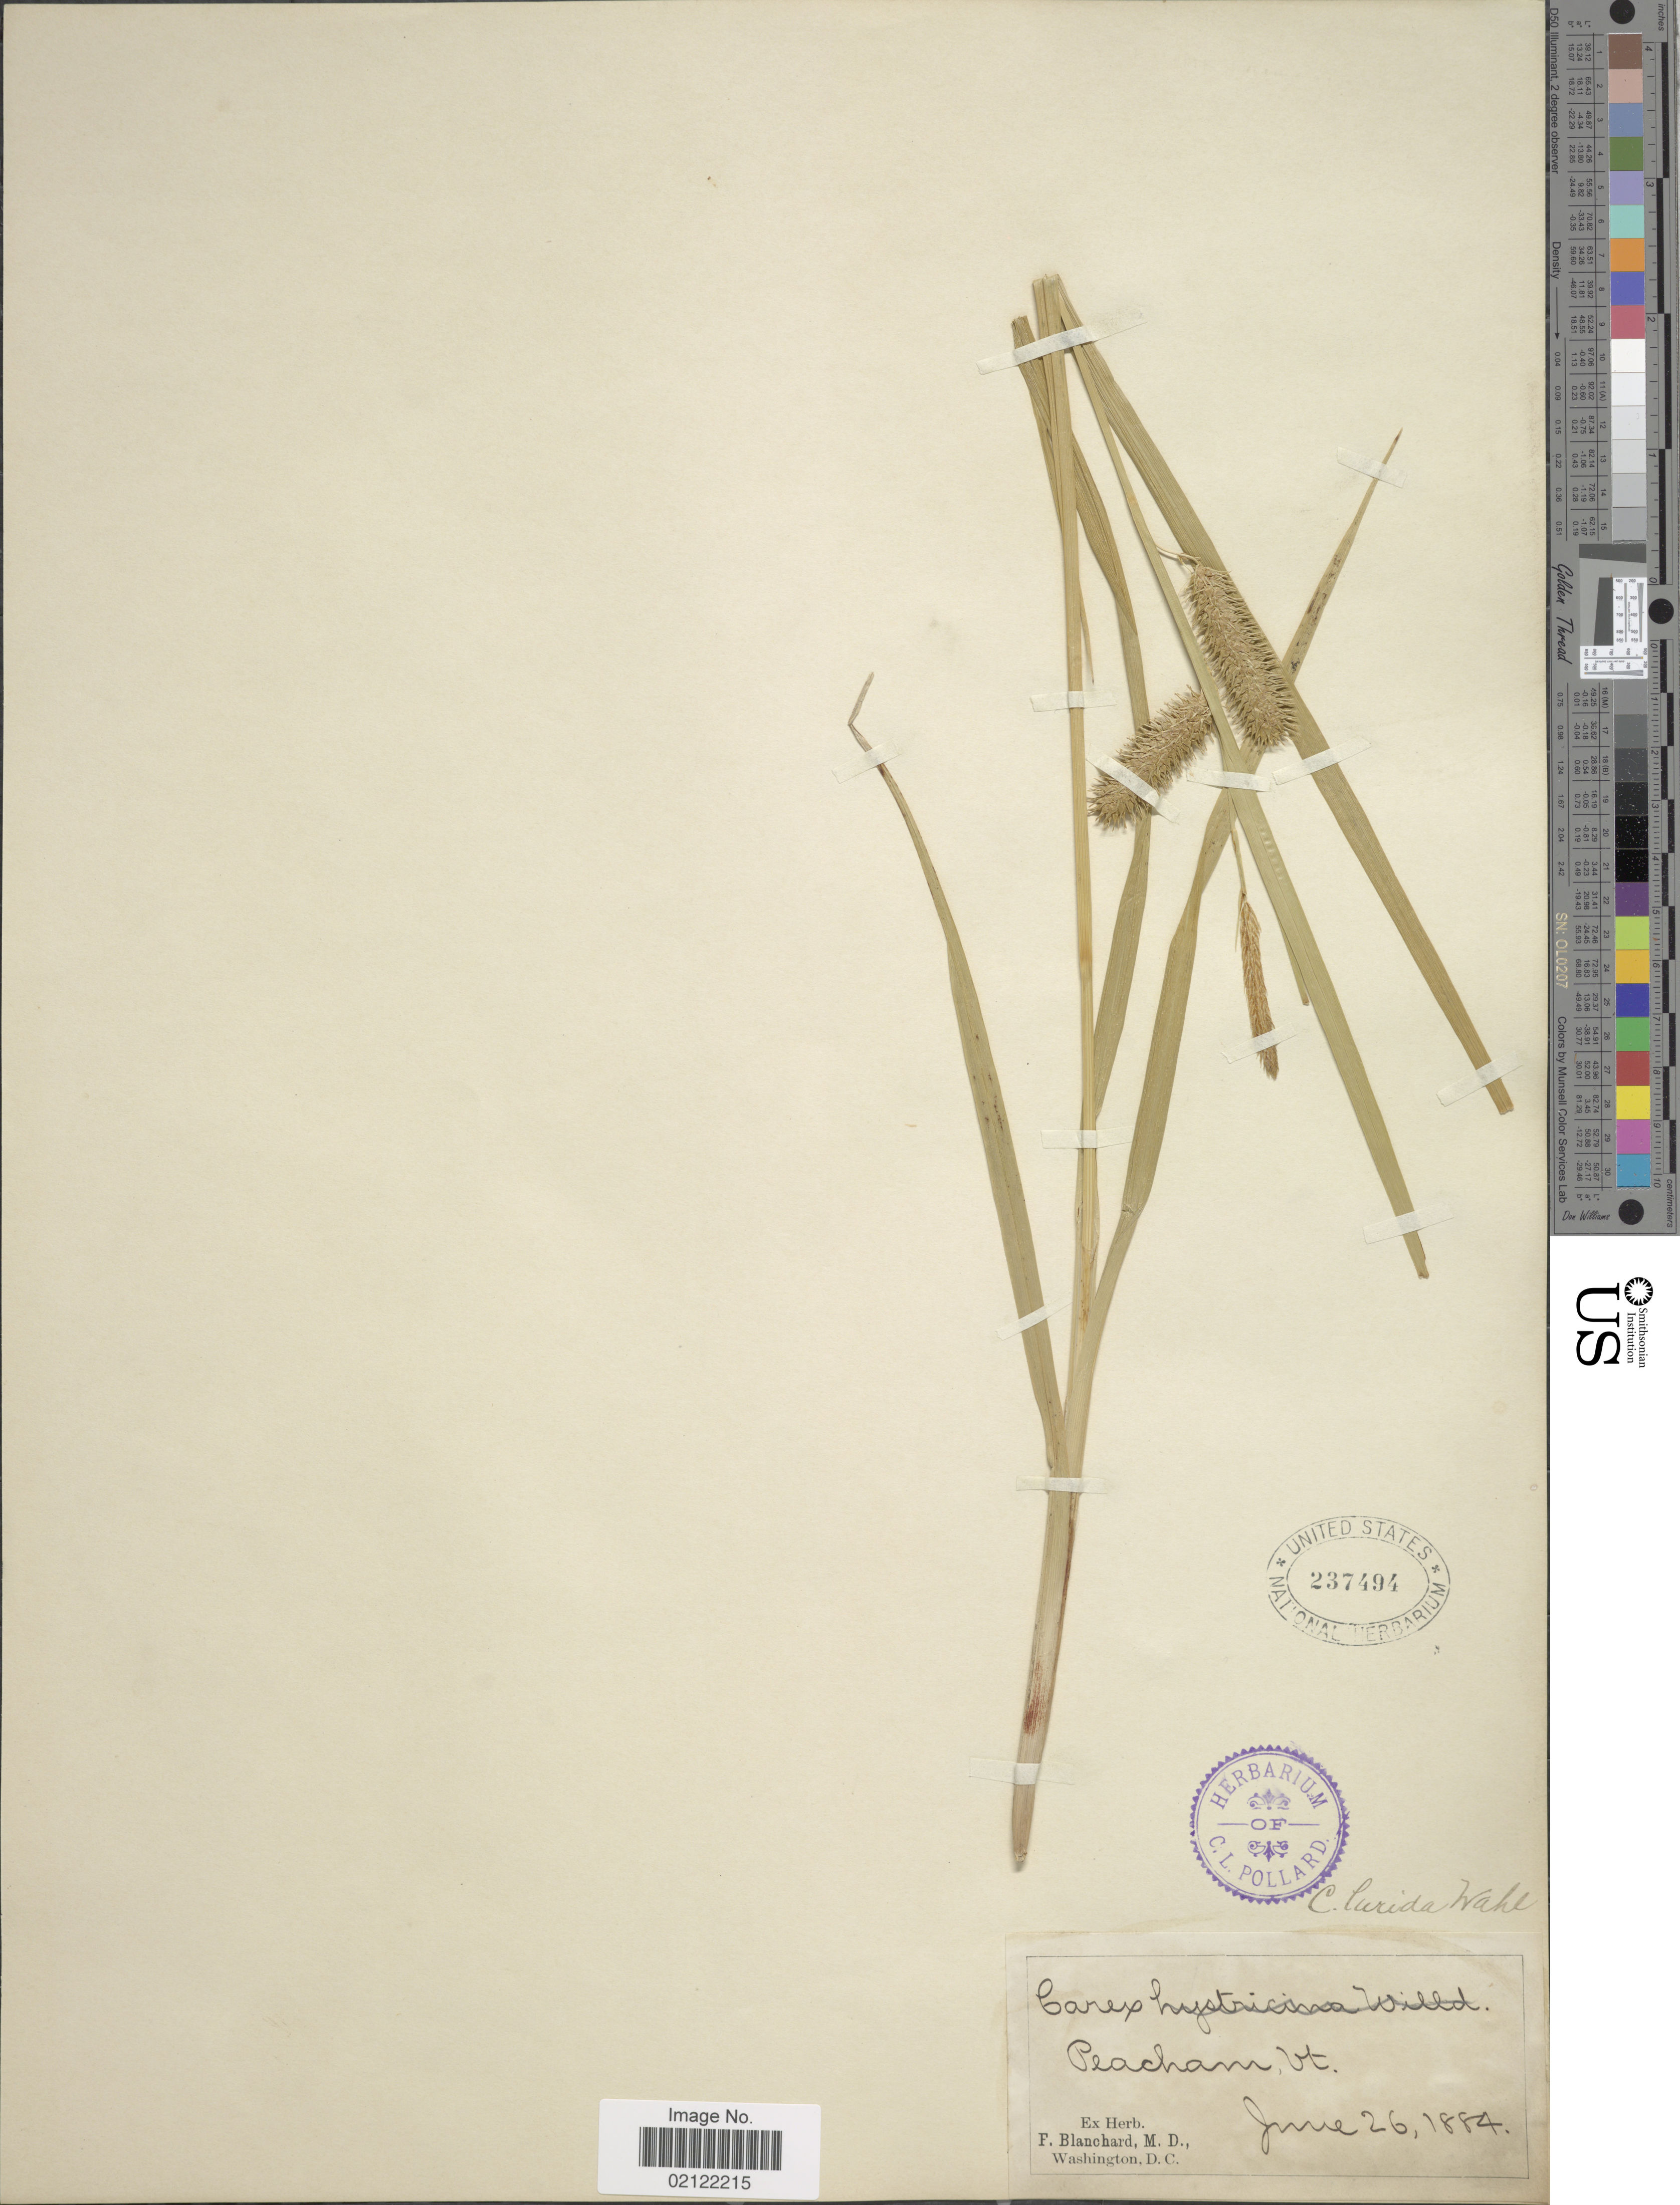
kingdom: Plantae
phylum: Tracheophyta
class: Liliopsida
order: Poales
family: Cyperaceae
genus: Carex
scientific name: Carex lurida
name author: Wahlenb.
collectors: F. Blanchard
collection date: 1884-06-26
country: United States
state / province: Vermont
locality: Peacham Vt.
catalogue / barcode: US 237494